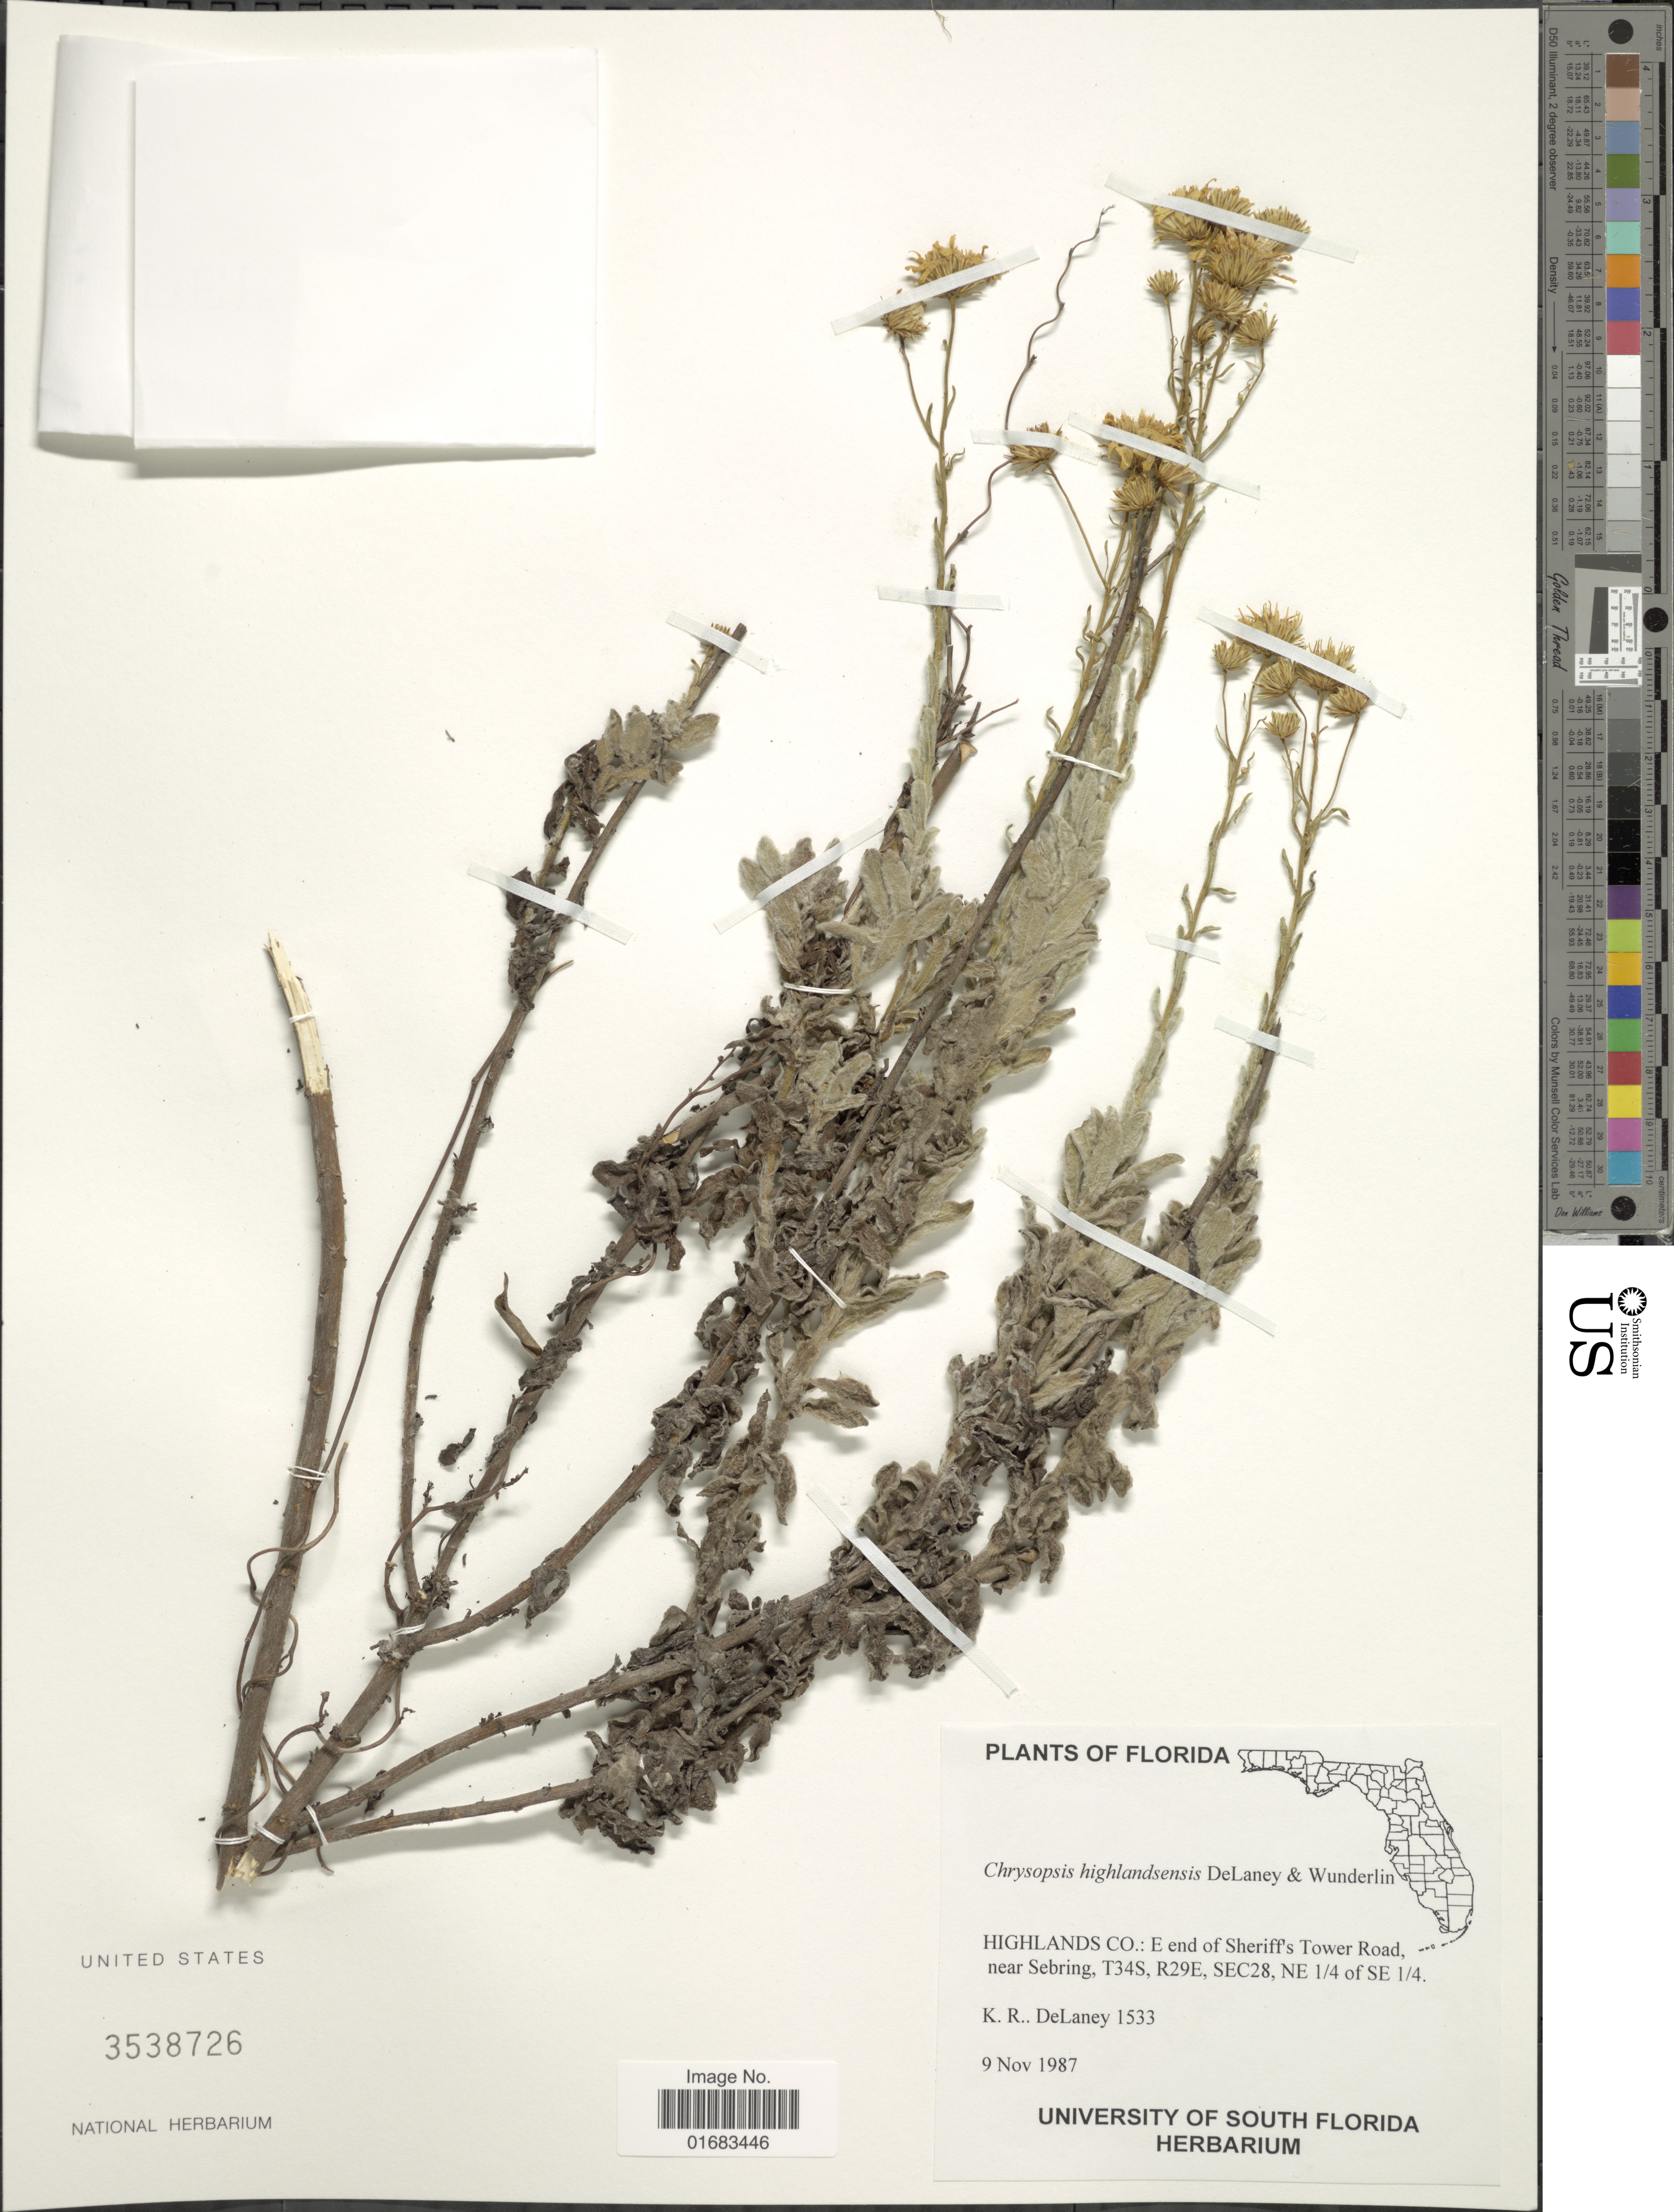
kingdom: Plantae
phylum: Tracheophyta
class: Magnoliopsida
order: Asterales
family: Asteraceae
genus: Chrysopsis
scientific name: Chrysopsis highlandsensis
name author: DeLaney & Wunderlin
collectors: K. R. DeLaney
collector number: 1533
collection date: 1987-11-09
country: United States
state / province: Florida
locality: Highlands Co.: E end of Sheriff's Tower Road, near Sebring, T34S, R29E, SEC28, NE ¼ of SE ¼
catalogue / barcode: US 3538726